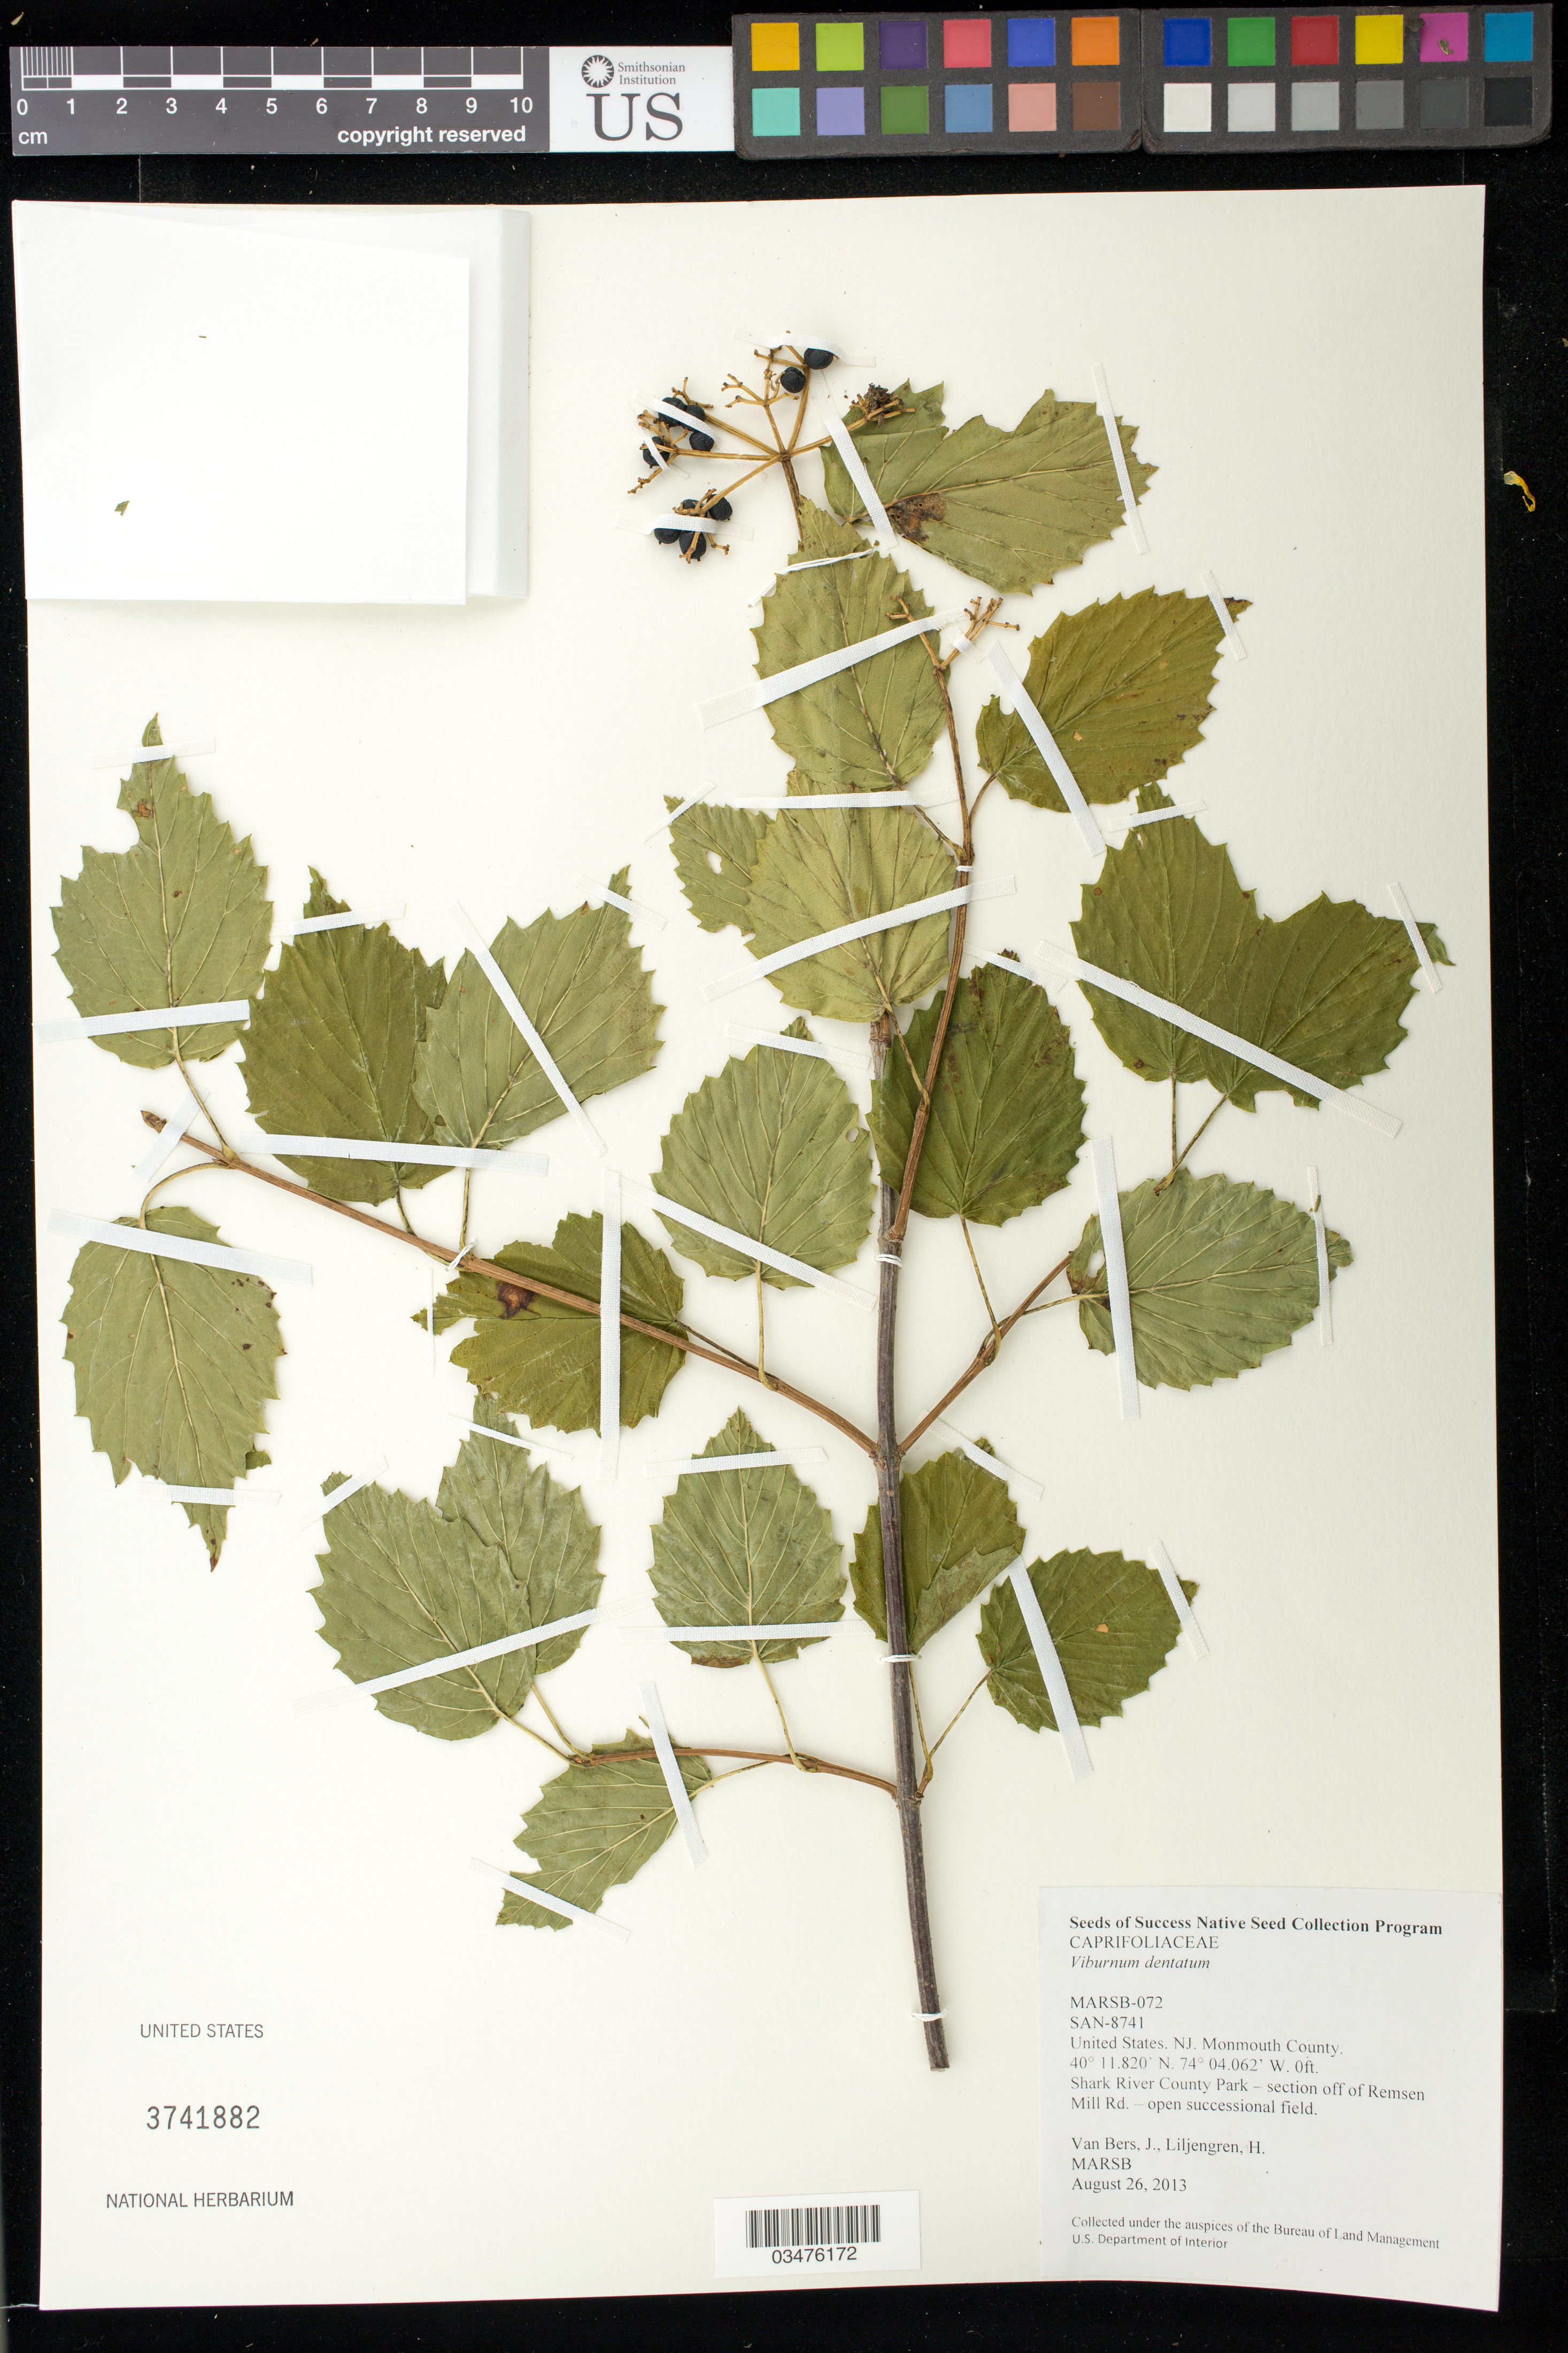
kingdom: Plantae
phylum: Tracheophyta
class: Magnoliopsida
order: Dipsacales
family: Viburnaceae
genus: Viburnum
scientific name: Viburnum dentatum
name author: L.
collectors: J. Van Bers & H. Liljengren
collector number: MARSB-072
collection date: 2013-08-26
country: United States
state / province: New Jersey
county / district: Monmouth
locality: Shark River County Park- section off Remsen Mill Rd.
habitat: Open successional field.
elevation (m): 0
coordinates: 40 11.82 N, 74 04.062 W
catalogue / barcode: US 3741882